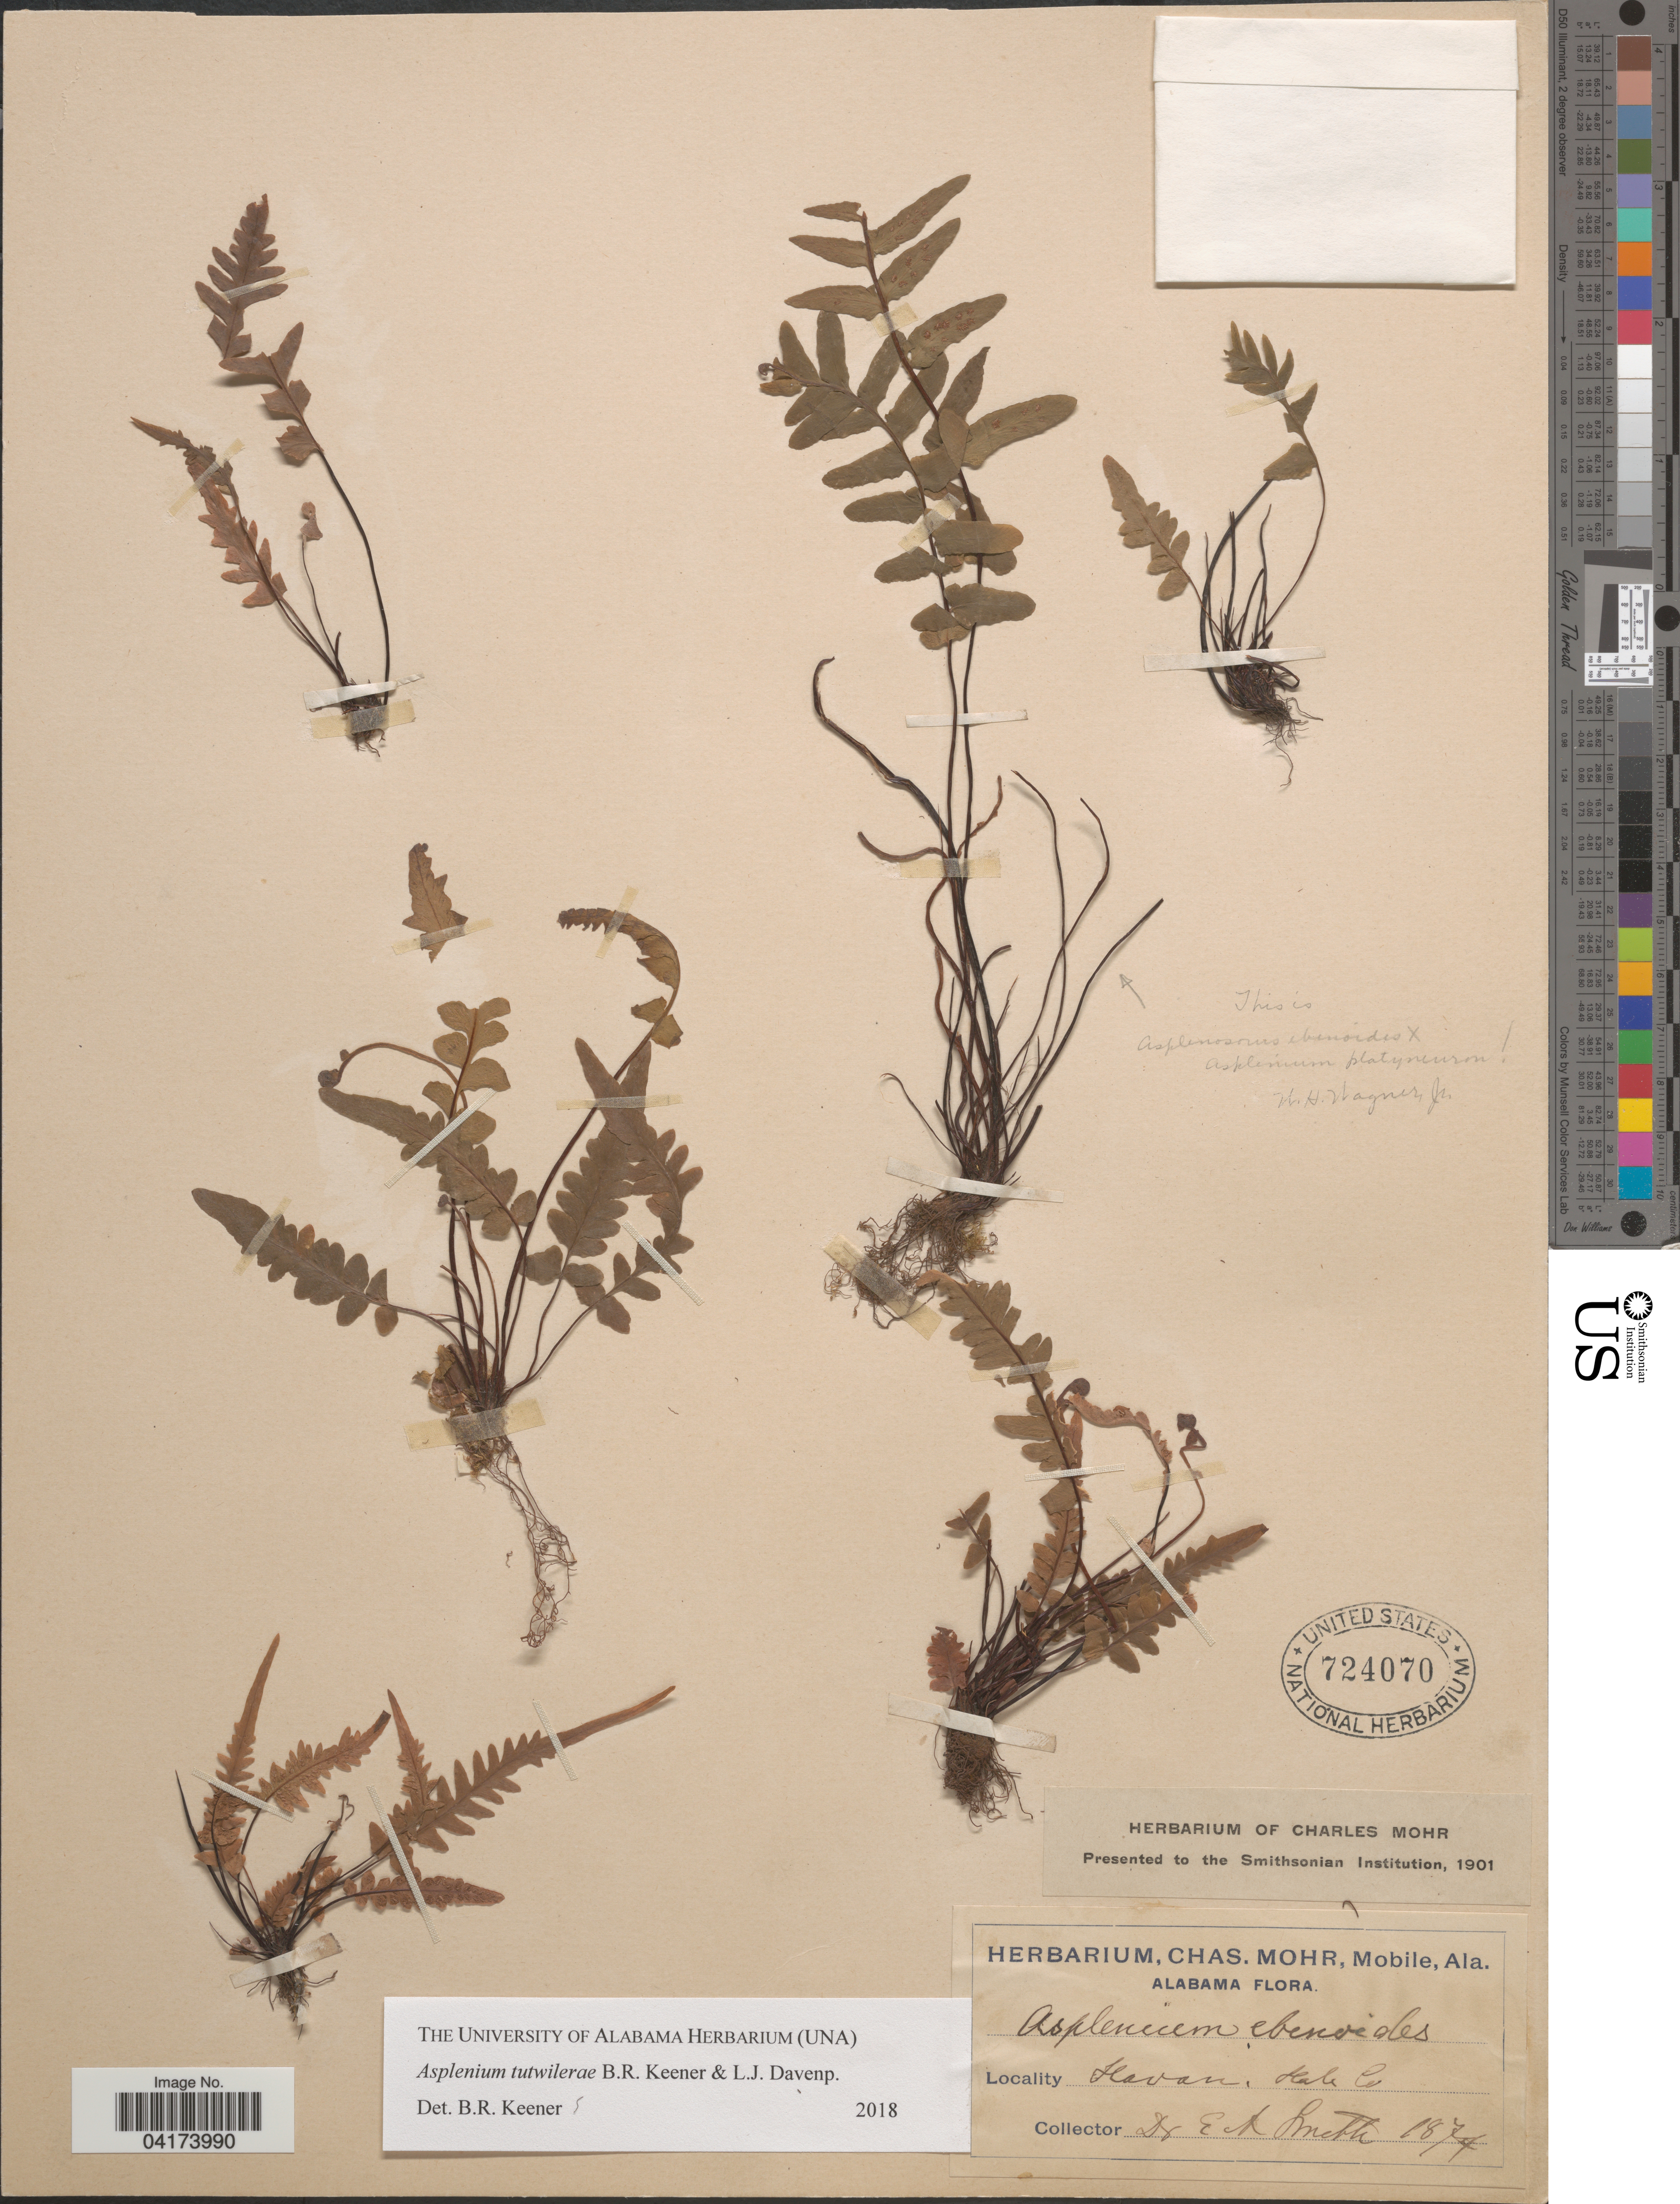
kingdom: Plantae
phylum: Tracheophyta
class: Polypodiopsida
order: Polypodiales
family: Aspleniaceae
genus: Asplenium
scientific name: Asplenium tutwilerae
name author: B.R. Keener & L.J. Davenp.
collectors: E. A. Smith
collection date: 1871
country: United States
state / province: Alabama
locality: Havan, Hale Co.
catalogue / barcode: US 724070